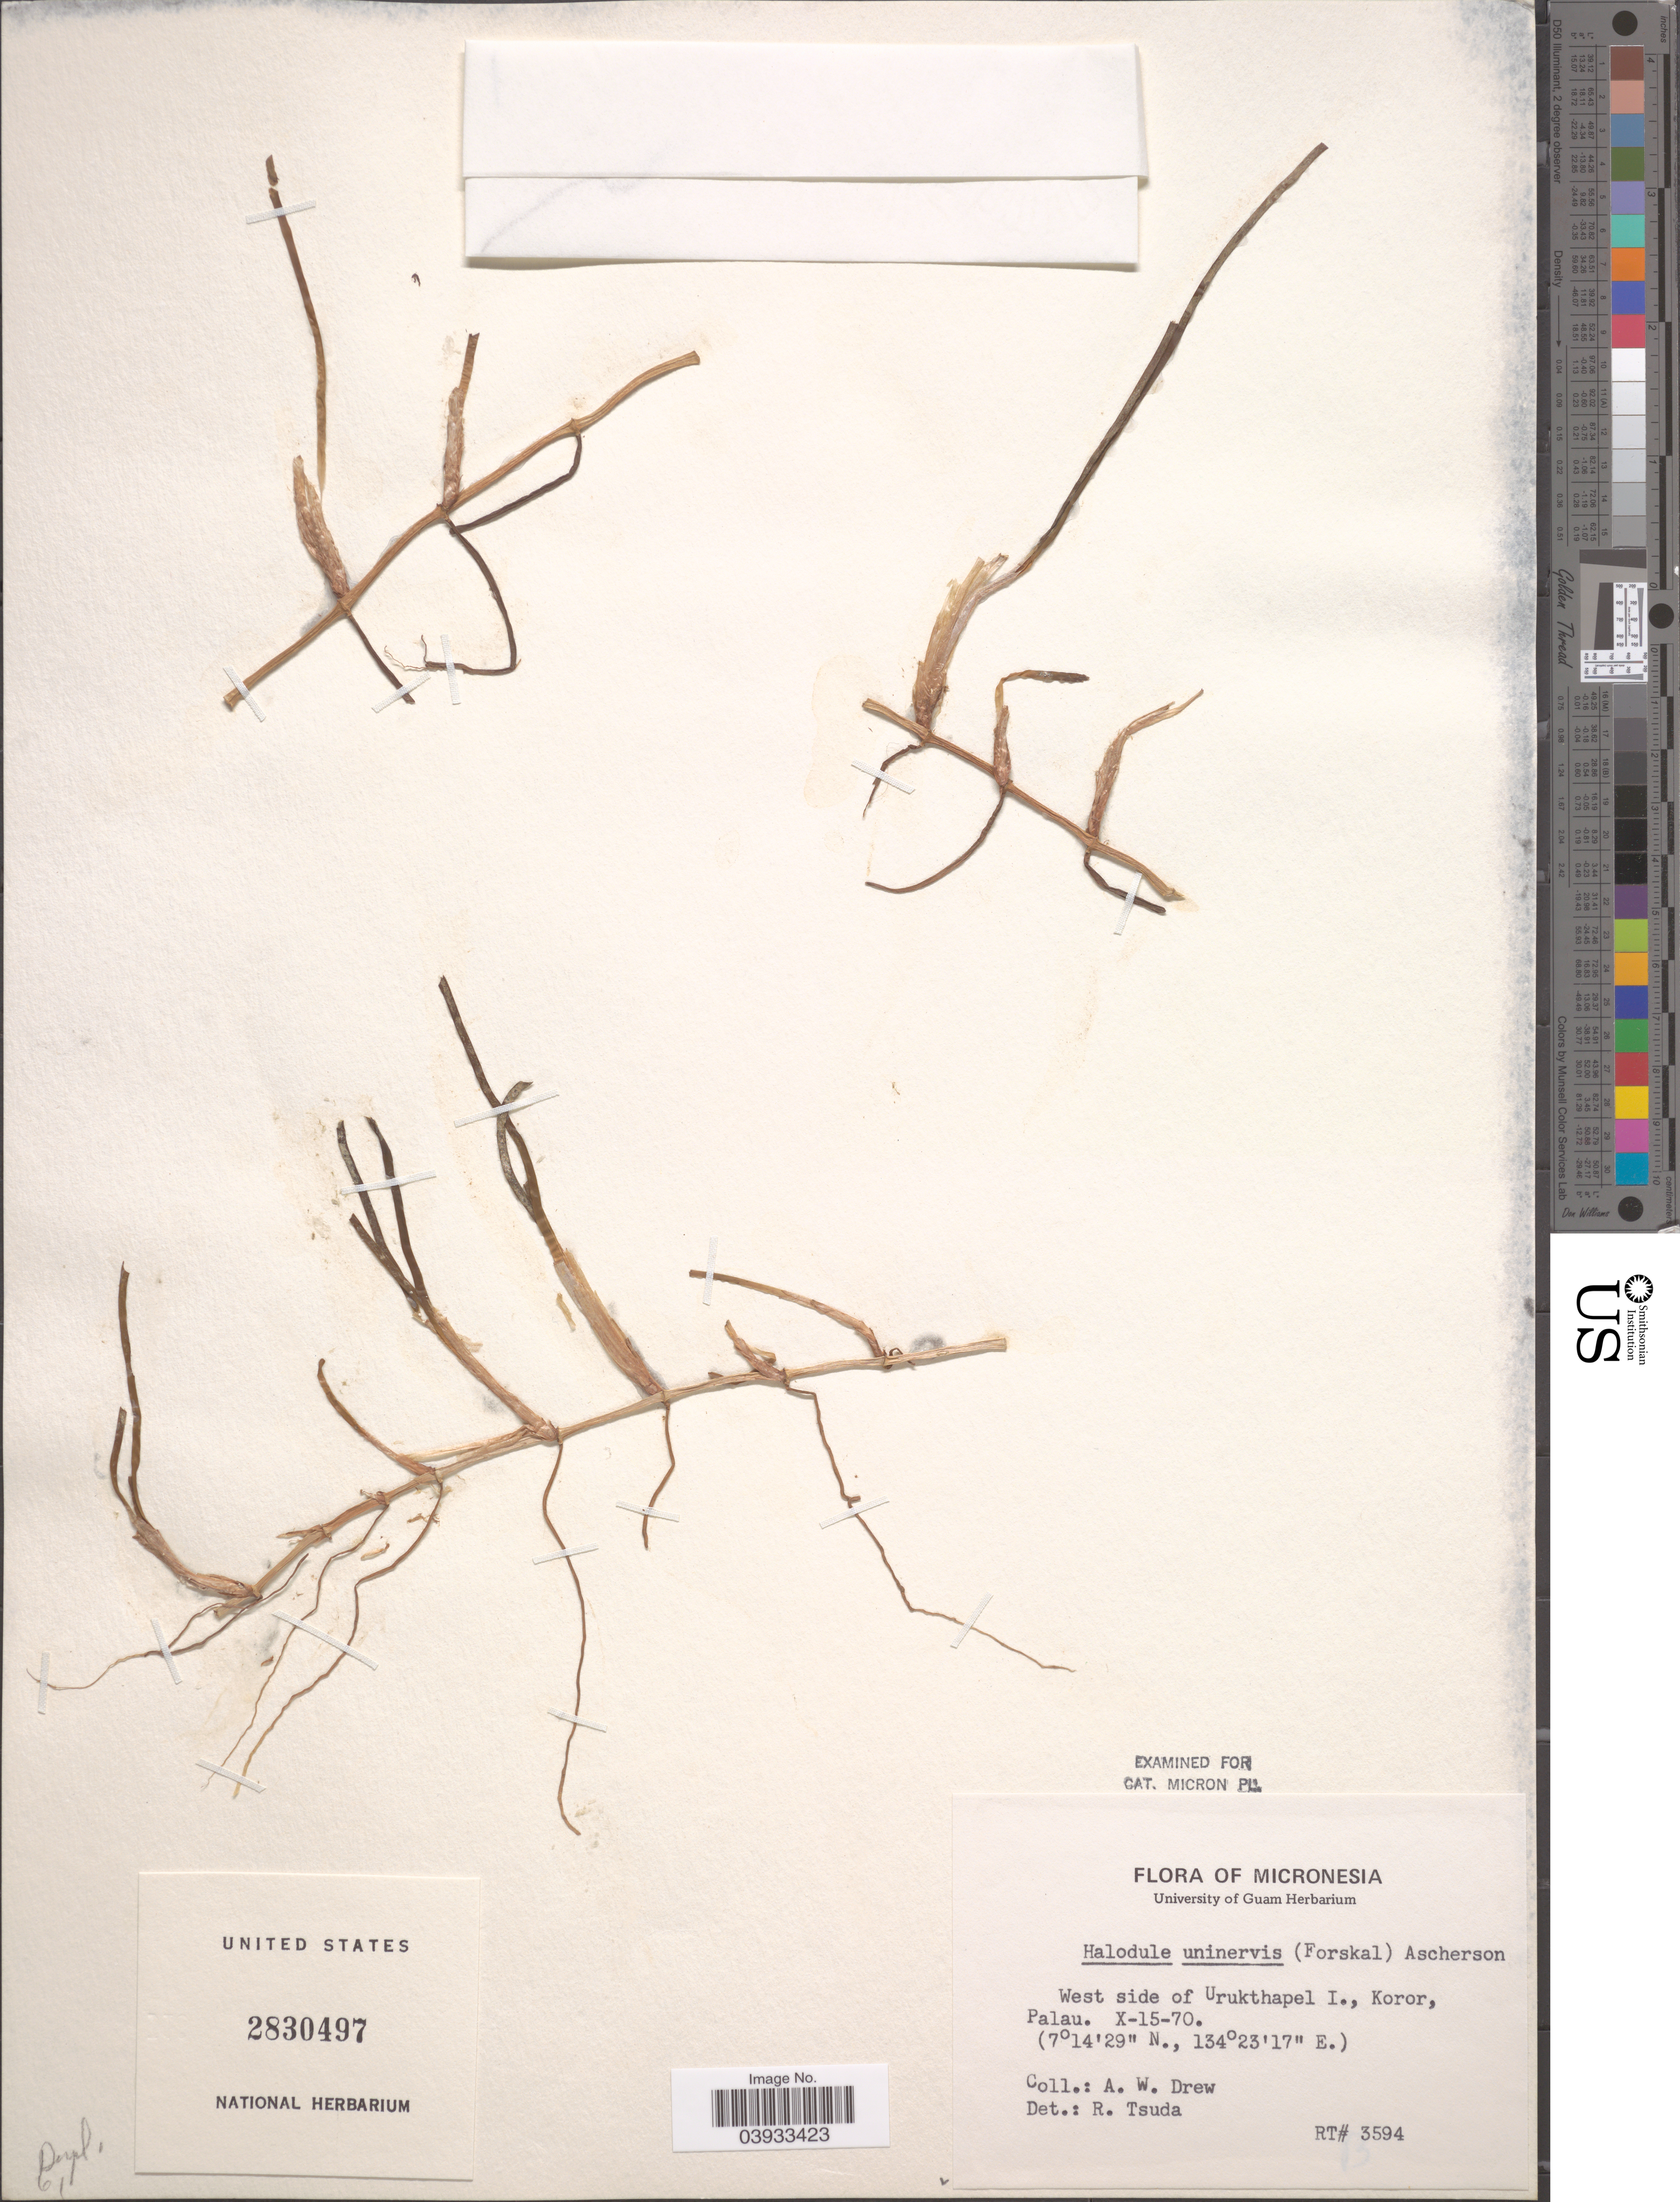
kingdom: Plantae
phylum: Tracheophyta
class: Liliopsida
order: Alismatales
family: Cymodoceaceae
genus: Halodule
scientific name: Halodule uninervis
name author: (Forssk.) Asch.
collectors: A. Drew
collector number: RT3594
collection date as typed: Transcribed d/m/y: 15/10/70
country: Palau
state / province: Koror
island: Ngeruktabel [Urukthapel]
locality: Micronesia. West side of Urukthapel I., Koror, Palau.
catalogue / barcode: US 2830497